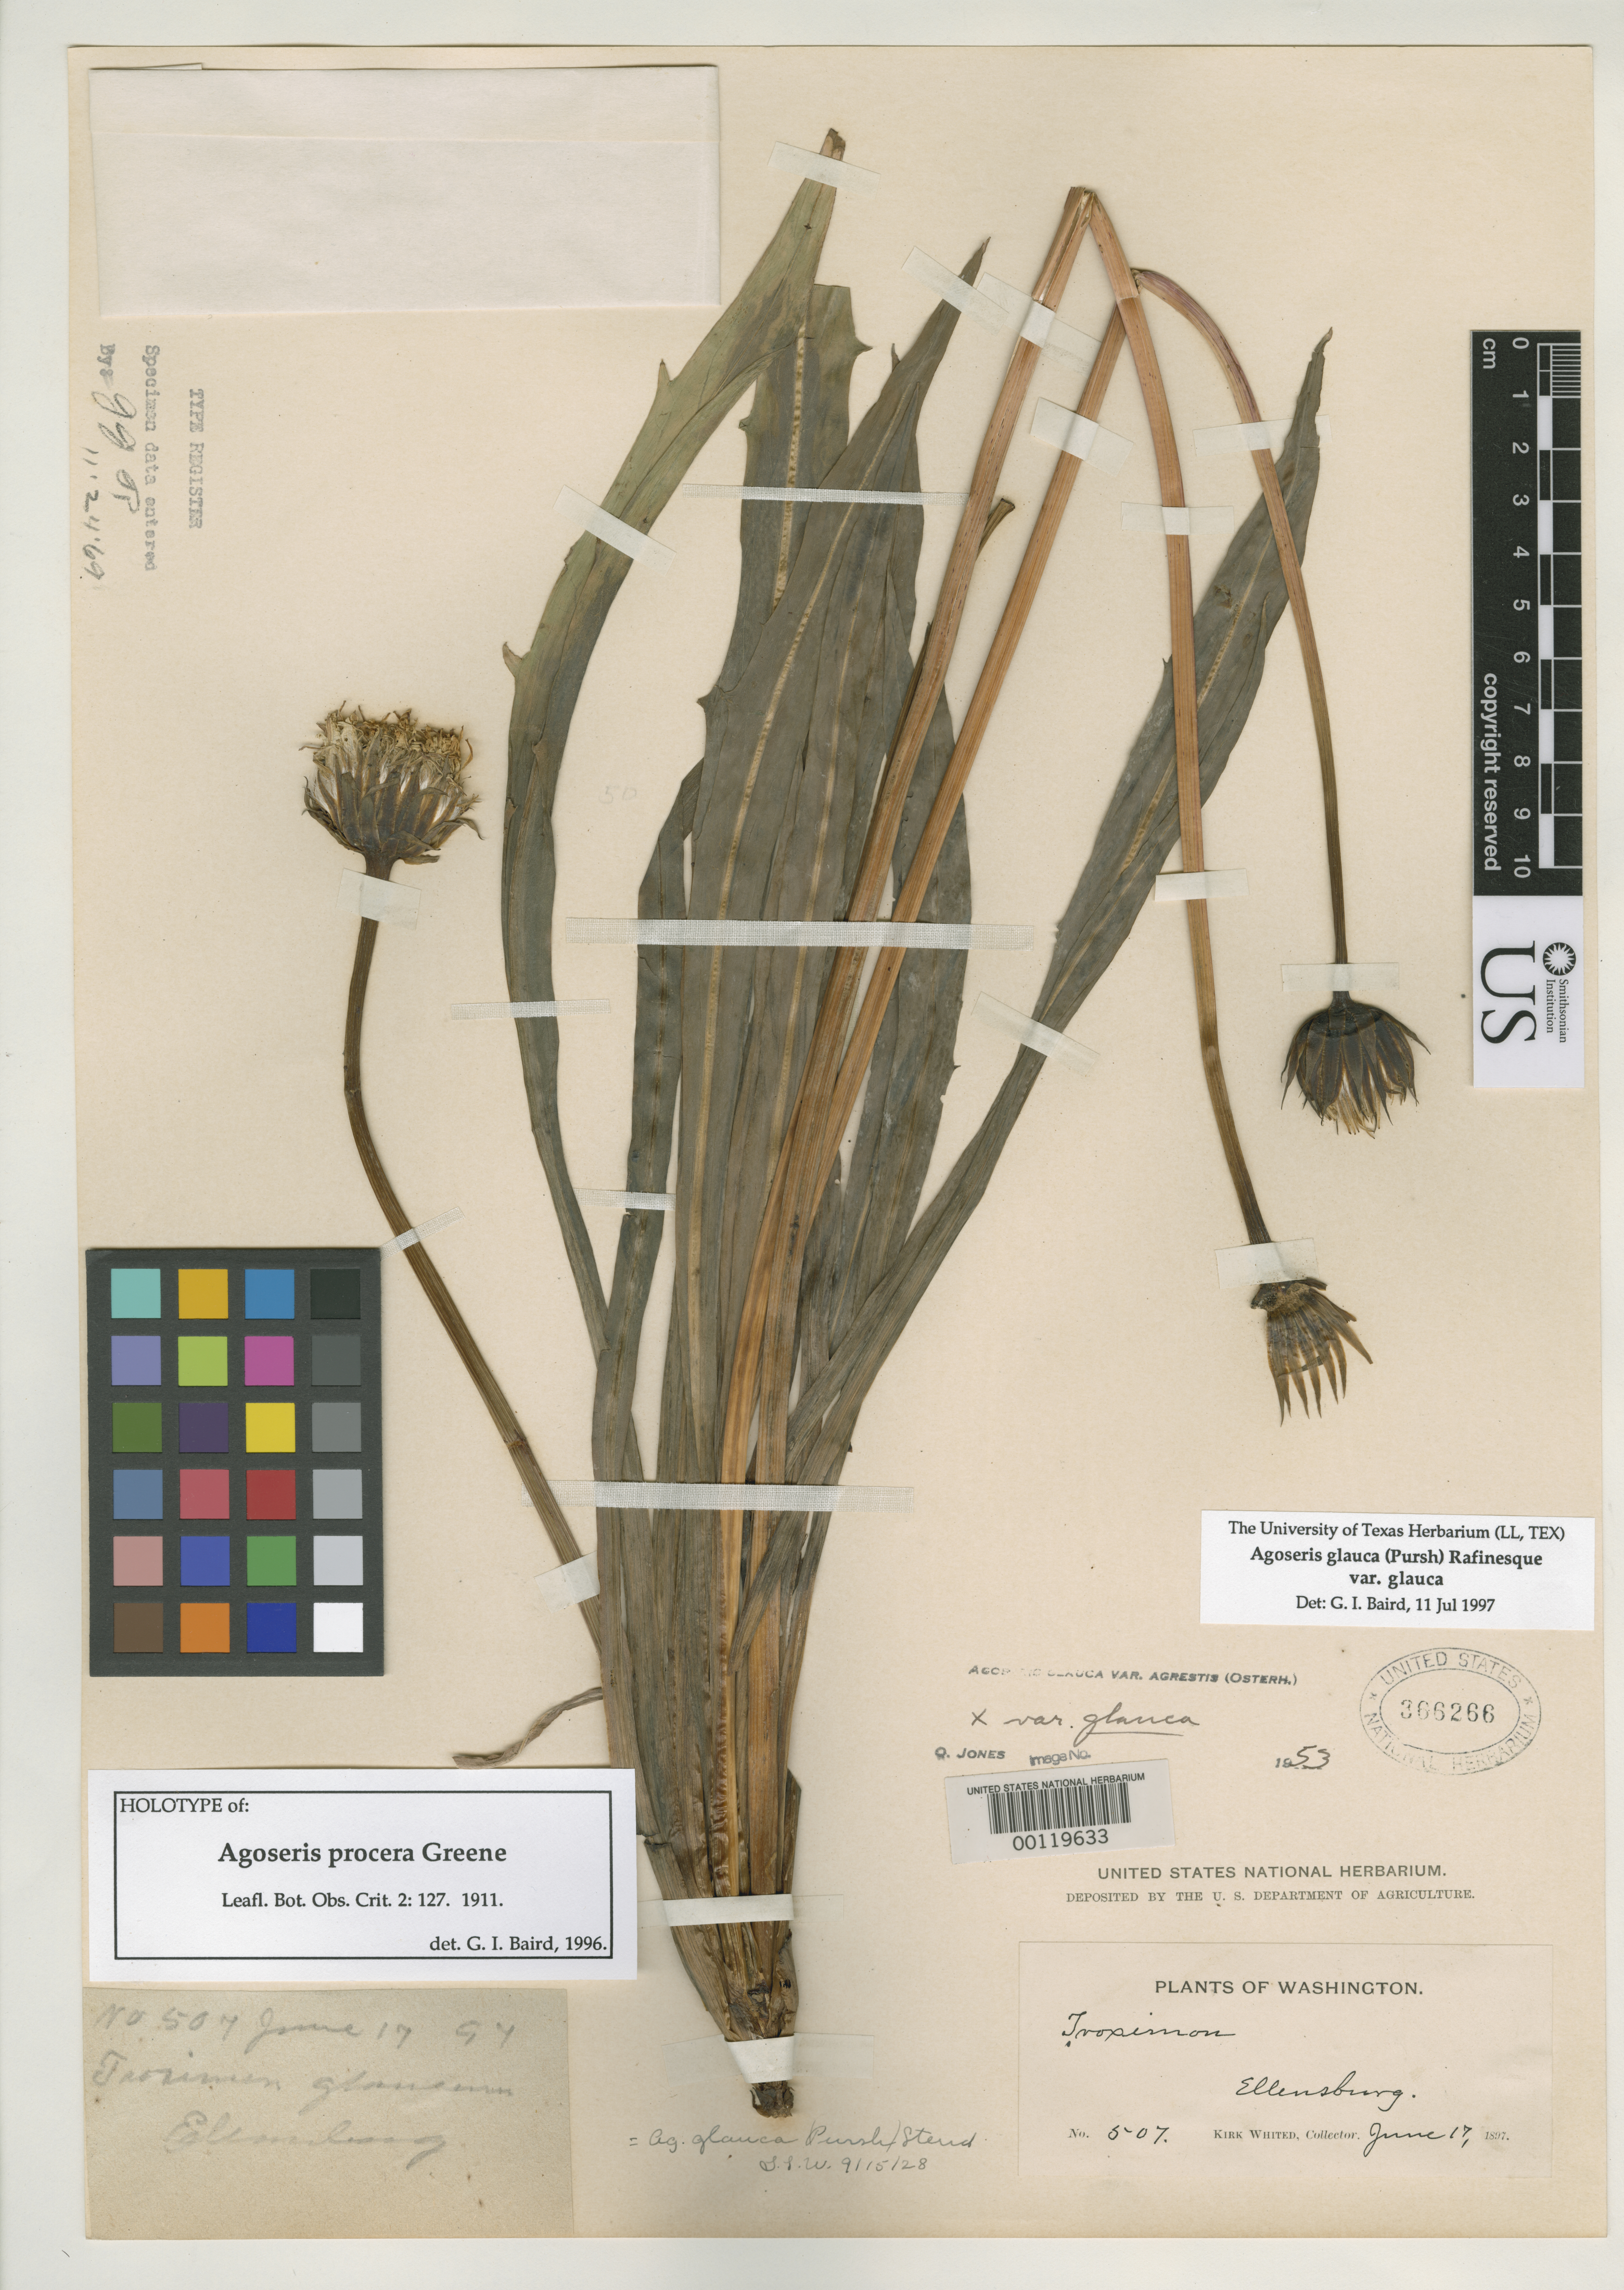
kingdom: Plantae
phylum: Tracheophyta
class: Magnoliopsida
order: Asterales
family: Asteraceae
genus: Agoseris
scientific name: Agoseris procera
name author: Greene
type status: Holotype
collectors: K. Whited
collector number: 507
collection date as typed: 17 Jun 1897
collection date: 1897-06-17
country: United States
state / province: Washington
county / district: Kittitas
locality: Ellensburg.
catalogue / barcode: US 366266